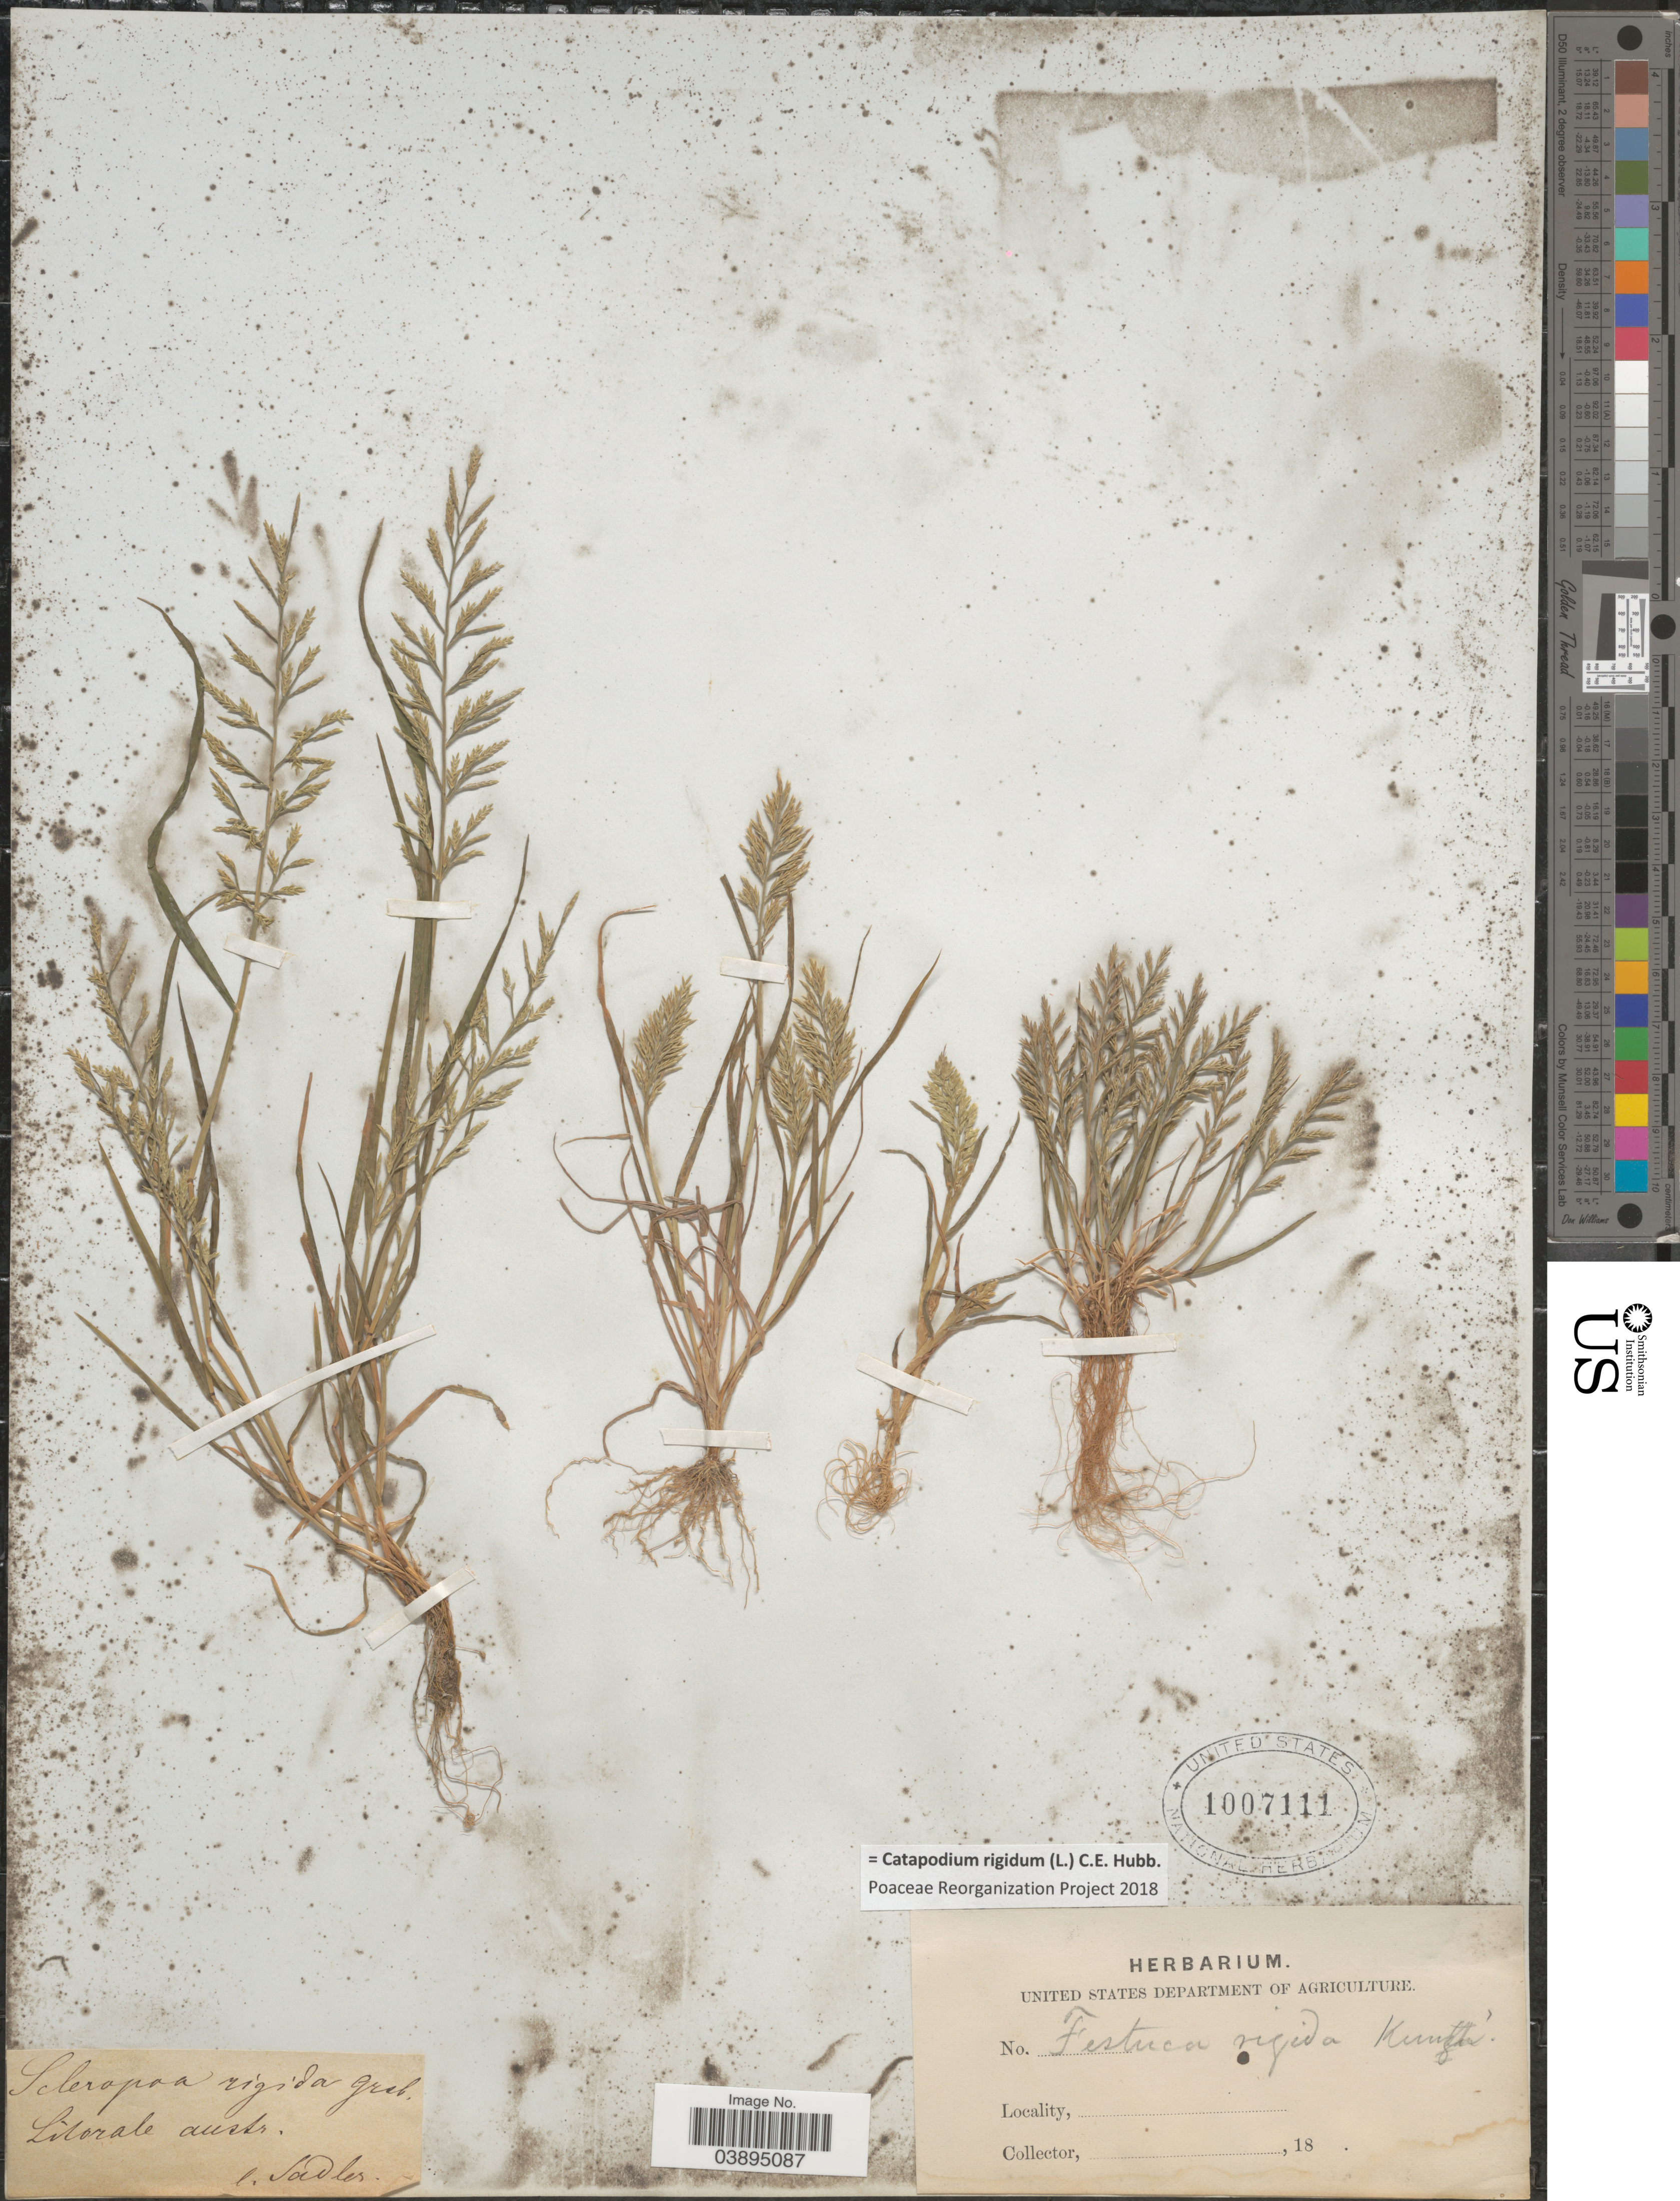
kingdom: Plantae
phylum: Tracheophyta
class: Liliopsida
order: Poales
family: Poaceae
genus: Catapodium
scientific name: Catapodium rigidum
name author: (L.) C.E. Hubb.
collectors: -. Sadler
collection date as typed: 18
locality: Litorale austr.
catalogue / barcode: US 1007111